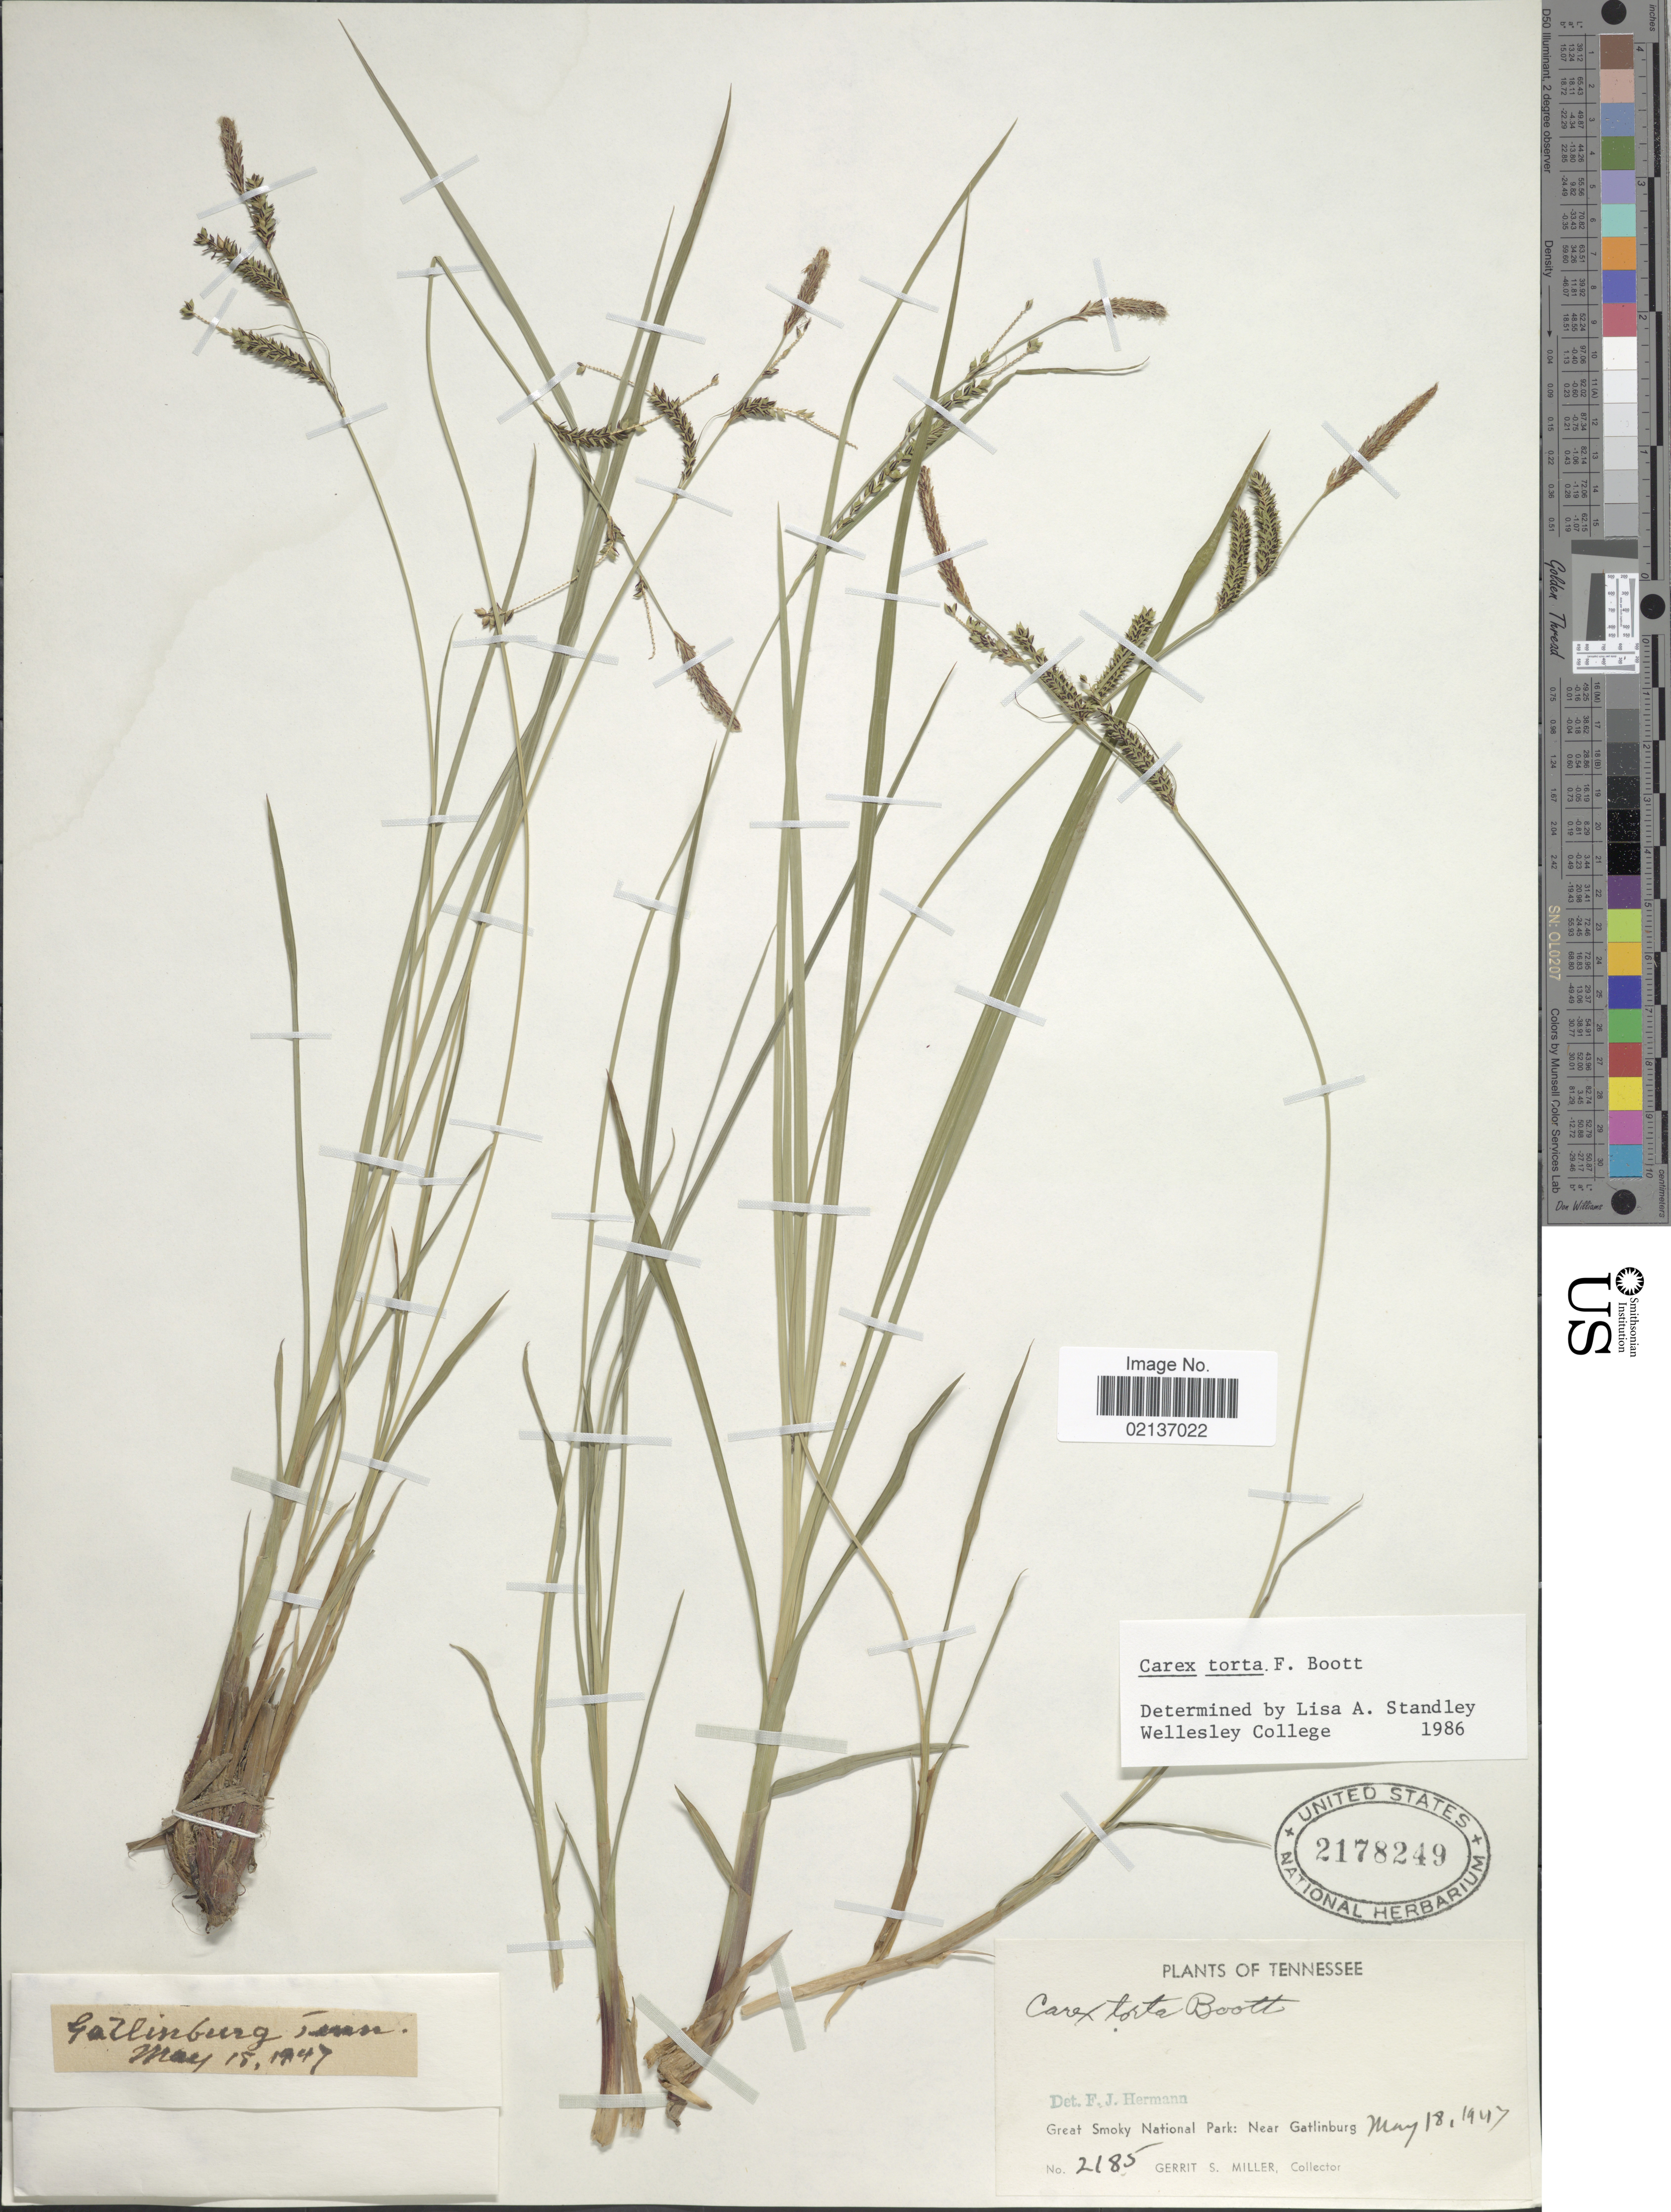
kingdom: Plantae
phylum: Tracheophyta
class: Liliopsida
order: Poales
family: Cyperaceae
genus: Carex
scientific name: Carex torta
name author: Boott ex Tuck.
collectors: G. S. Miller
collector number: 2185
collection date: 1947-05-18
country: United States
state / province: Tennessee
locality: Great Smoky National Park, near Gatlinburg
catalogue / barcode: US 2178249